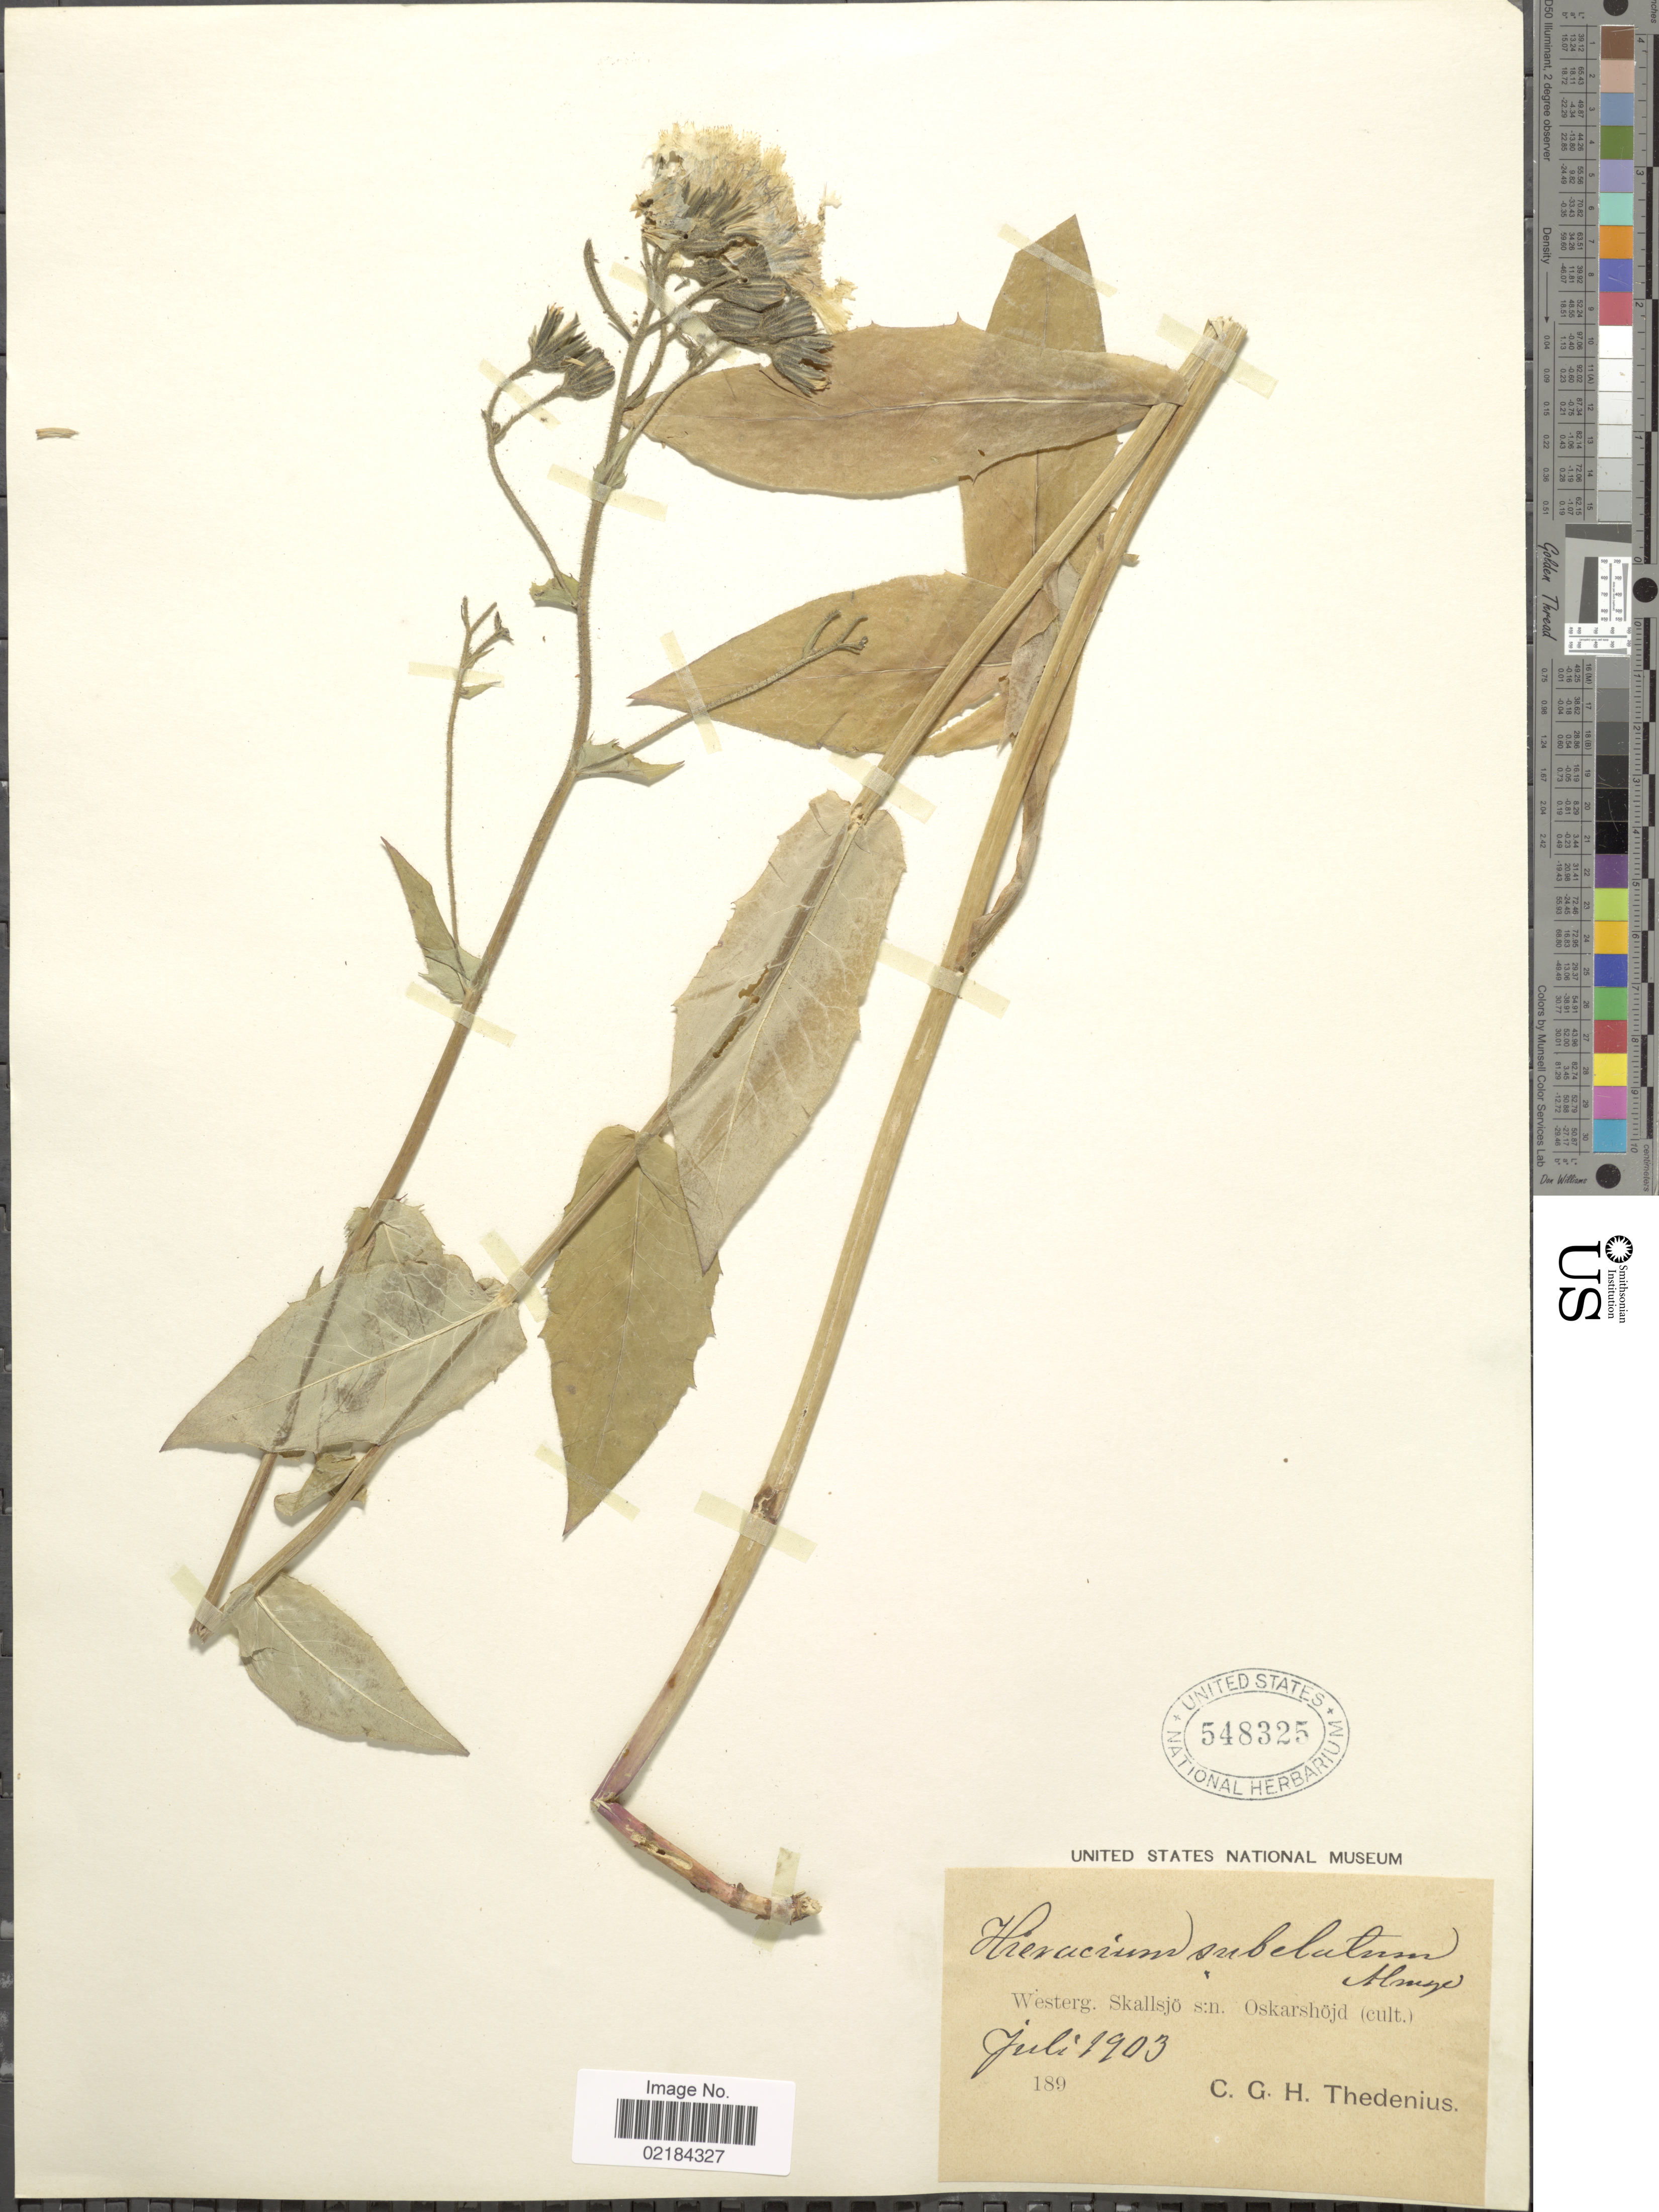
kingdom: Plantae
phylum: Tracheophyta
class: Magnoliopsida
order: Asterales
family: Asteraceae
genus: Hieracium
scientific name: Hieracium subelatum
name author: Dahlst.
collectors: C. Thedenius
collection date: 1903-07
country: Sweden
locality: Westerg. Skallsjo s:n. Oskarshojd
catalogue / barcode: US 548325